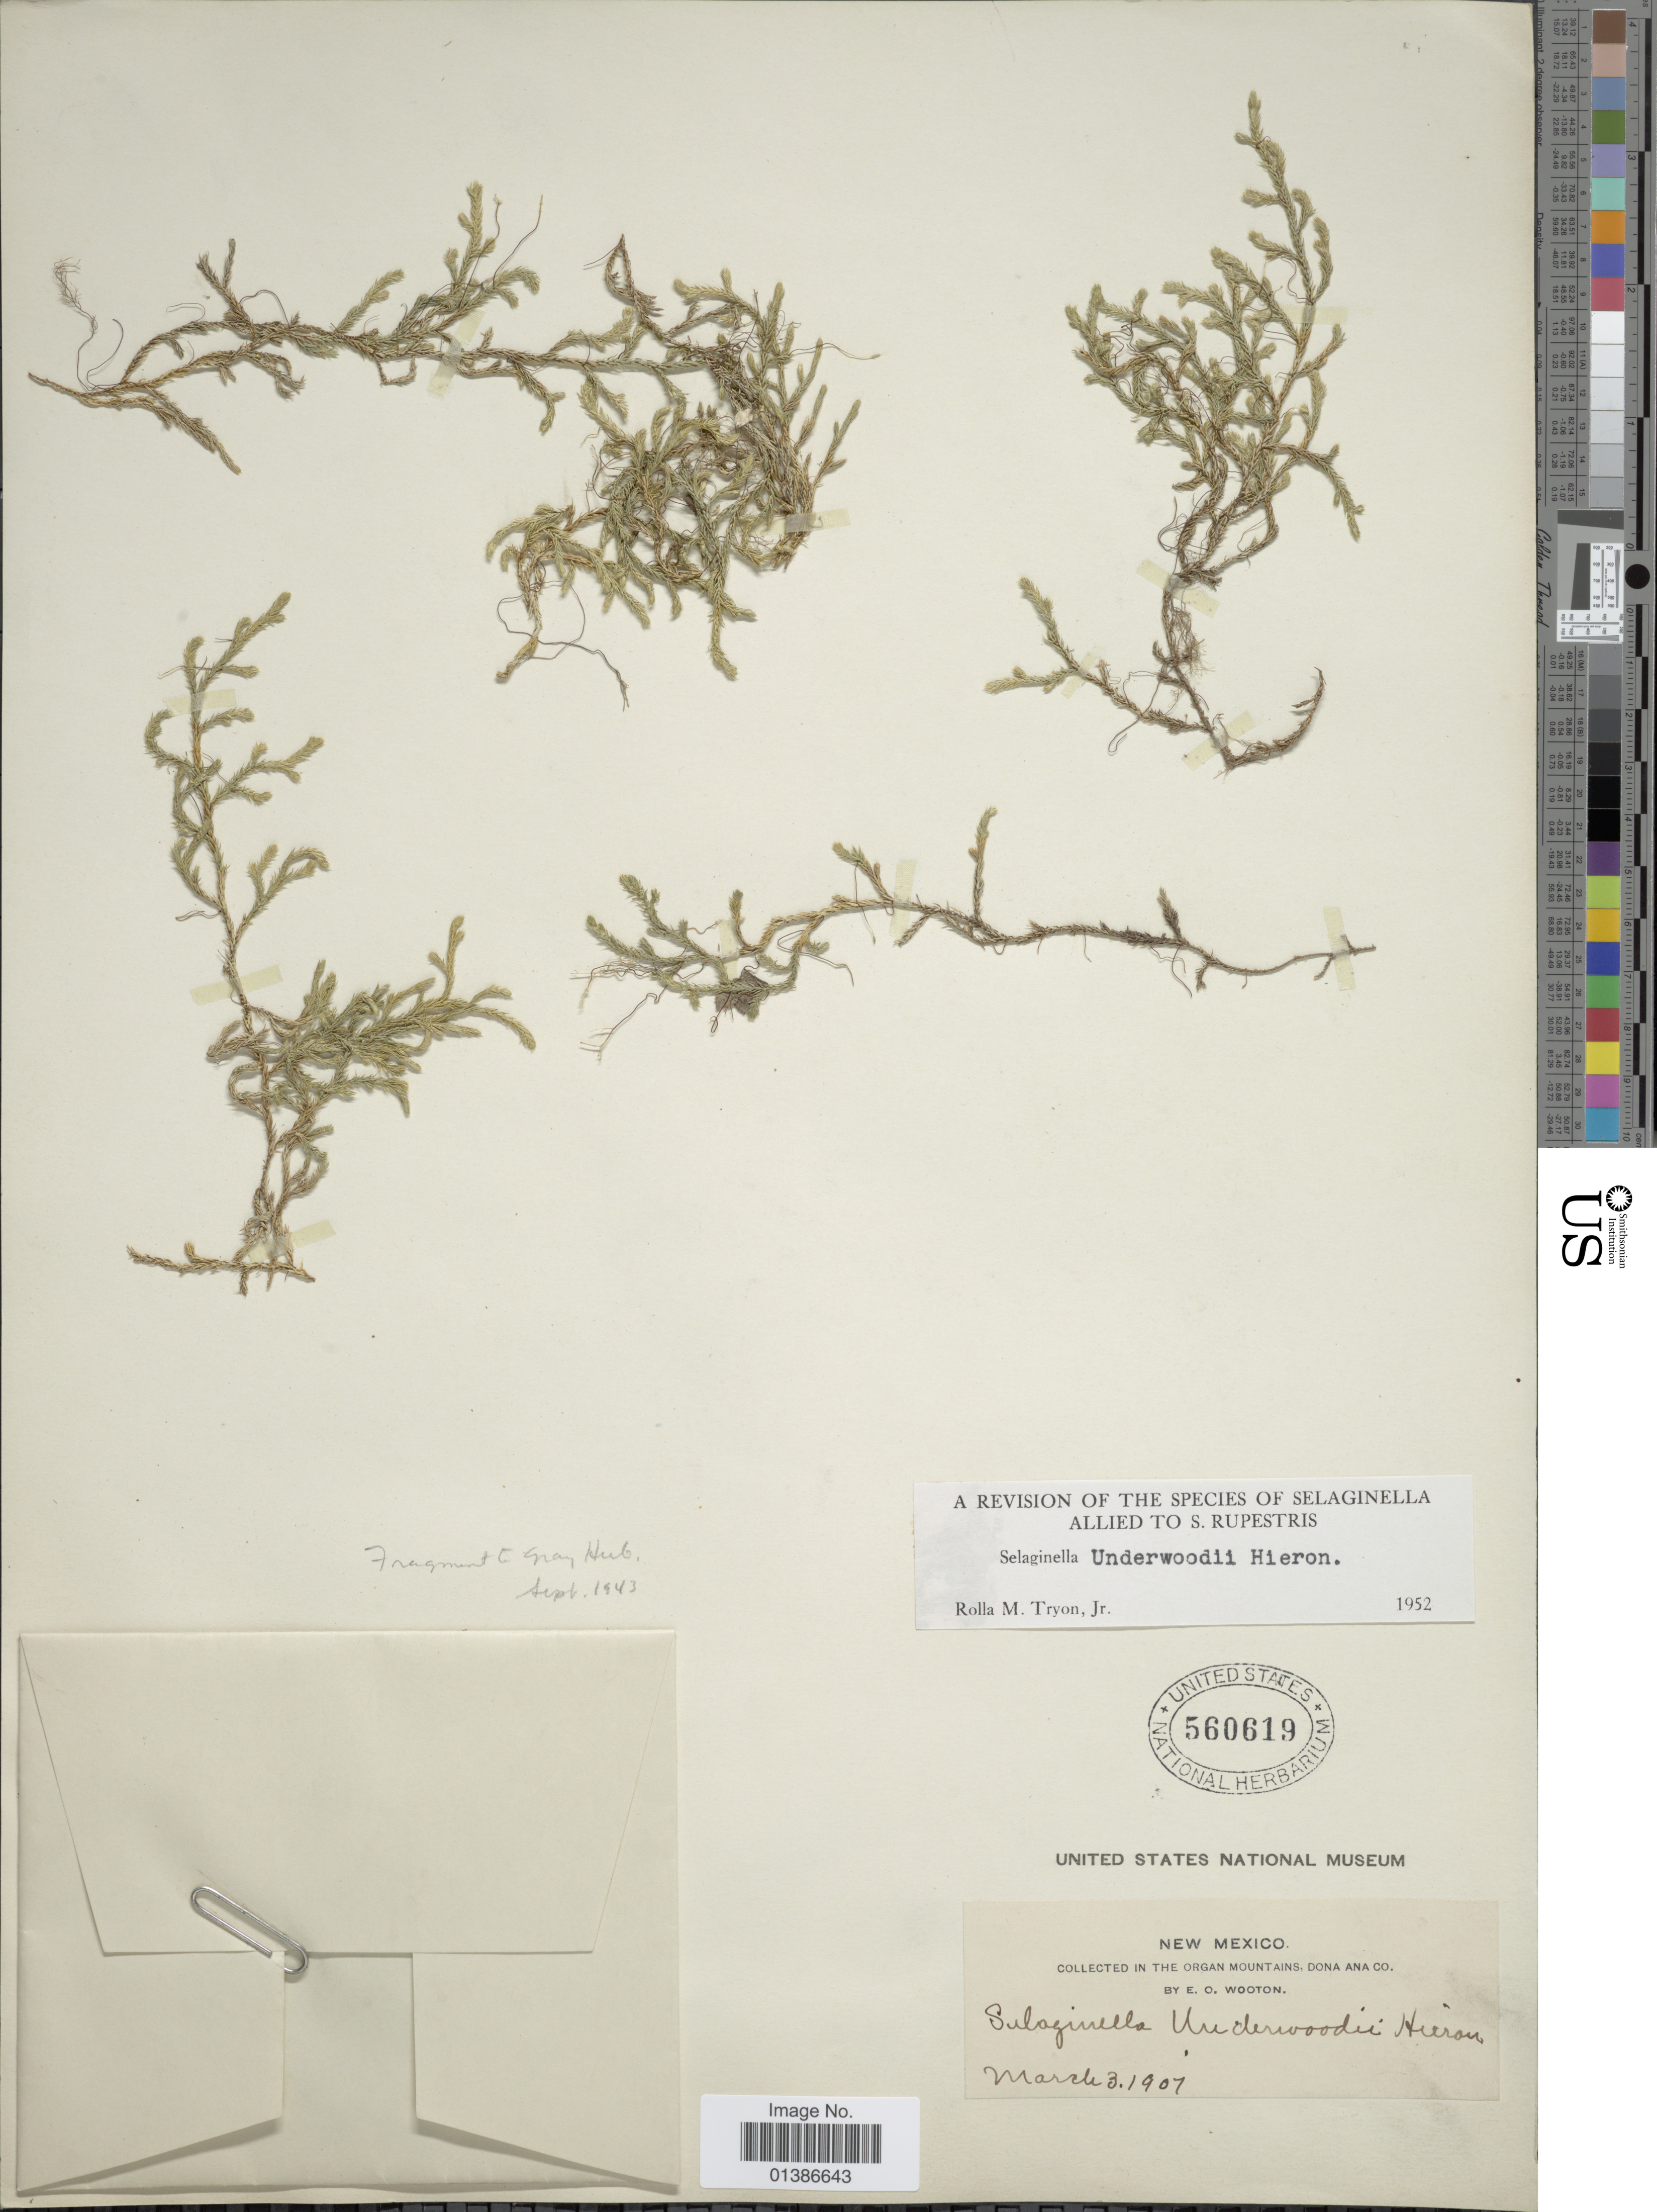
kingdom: Plantae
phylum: Tracheophyta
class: Lycopodiopsida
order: Selaginellales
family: Selaginellaceae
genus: Selaginella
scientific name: Selaginella underwoodii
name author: Hieron.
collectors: E. O. Wooton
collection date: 1907-03-03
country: United States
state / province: New Mexico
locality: In the Organ Mountains, Dona Ana Co.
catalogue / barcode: US 560619